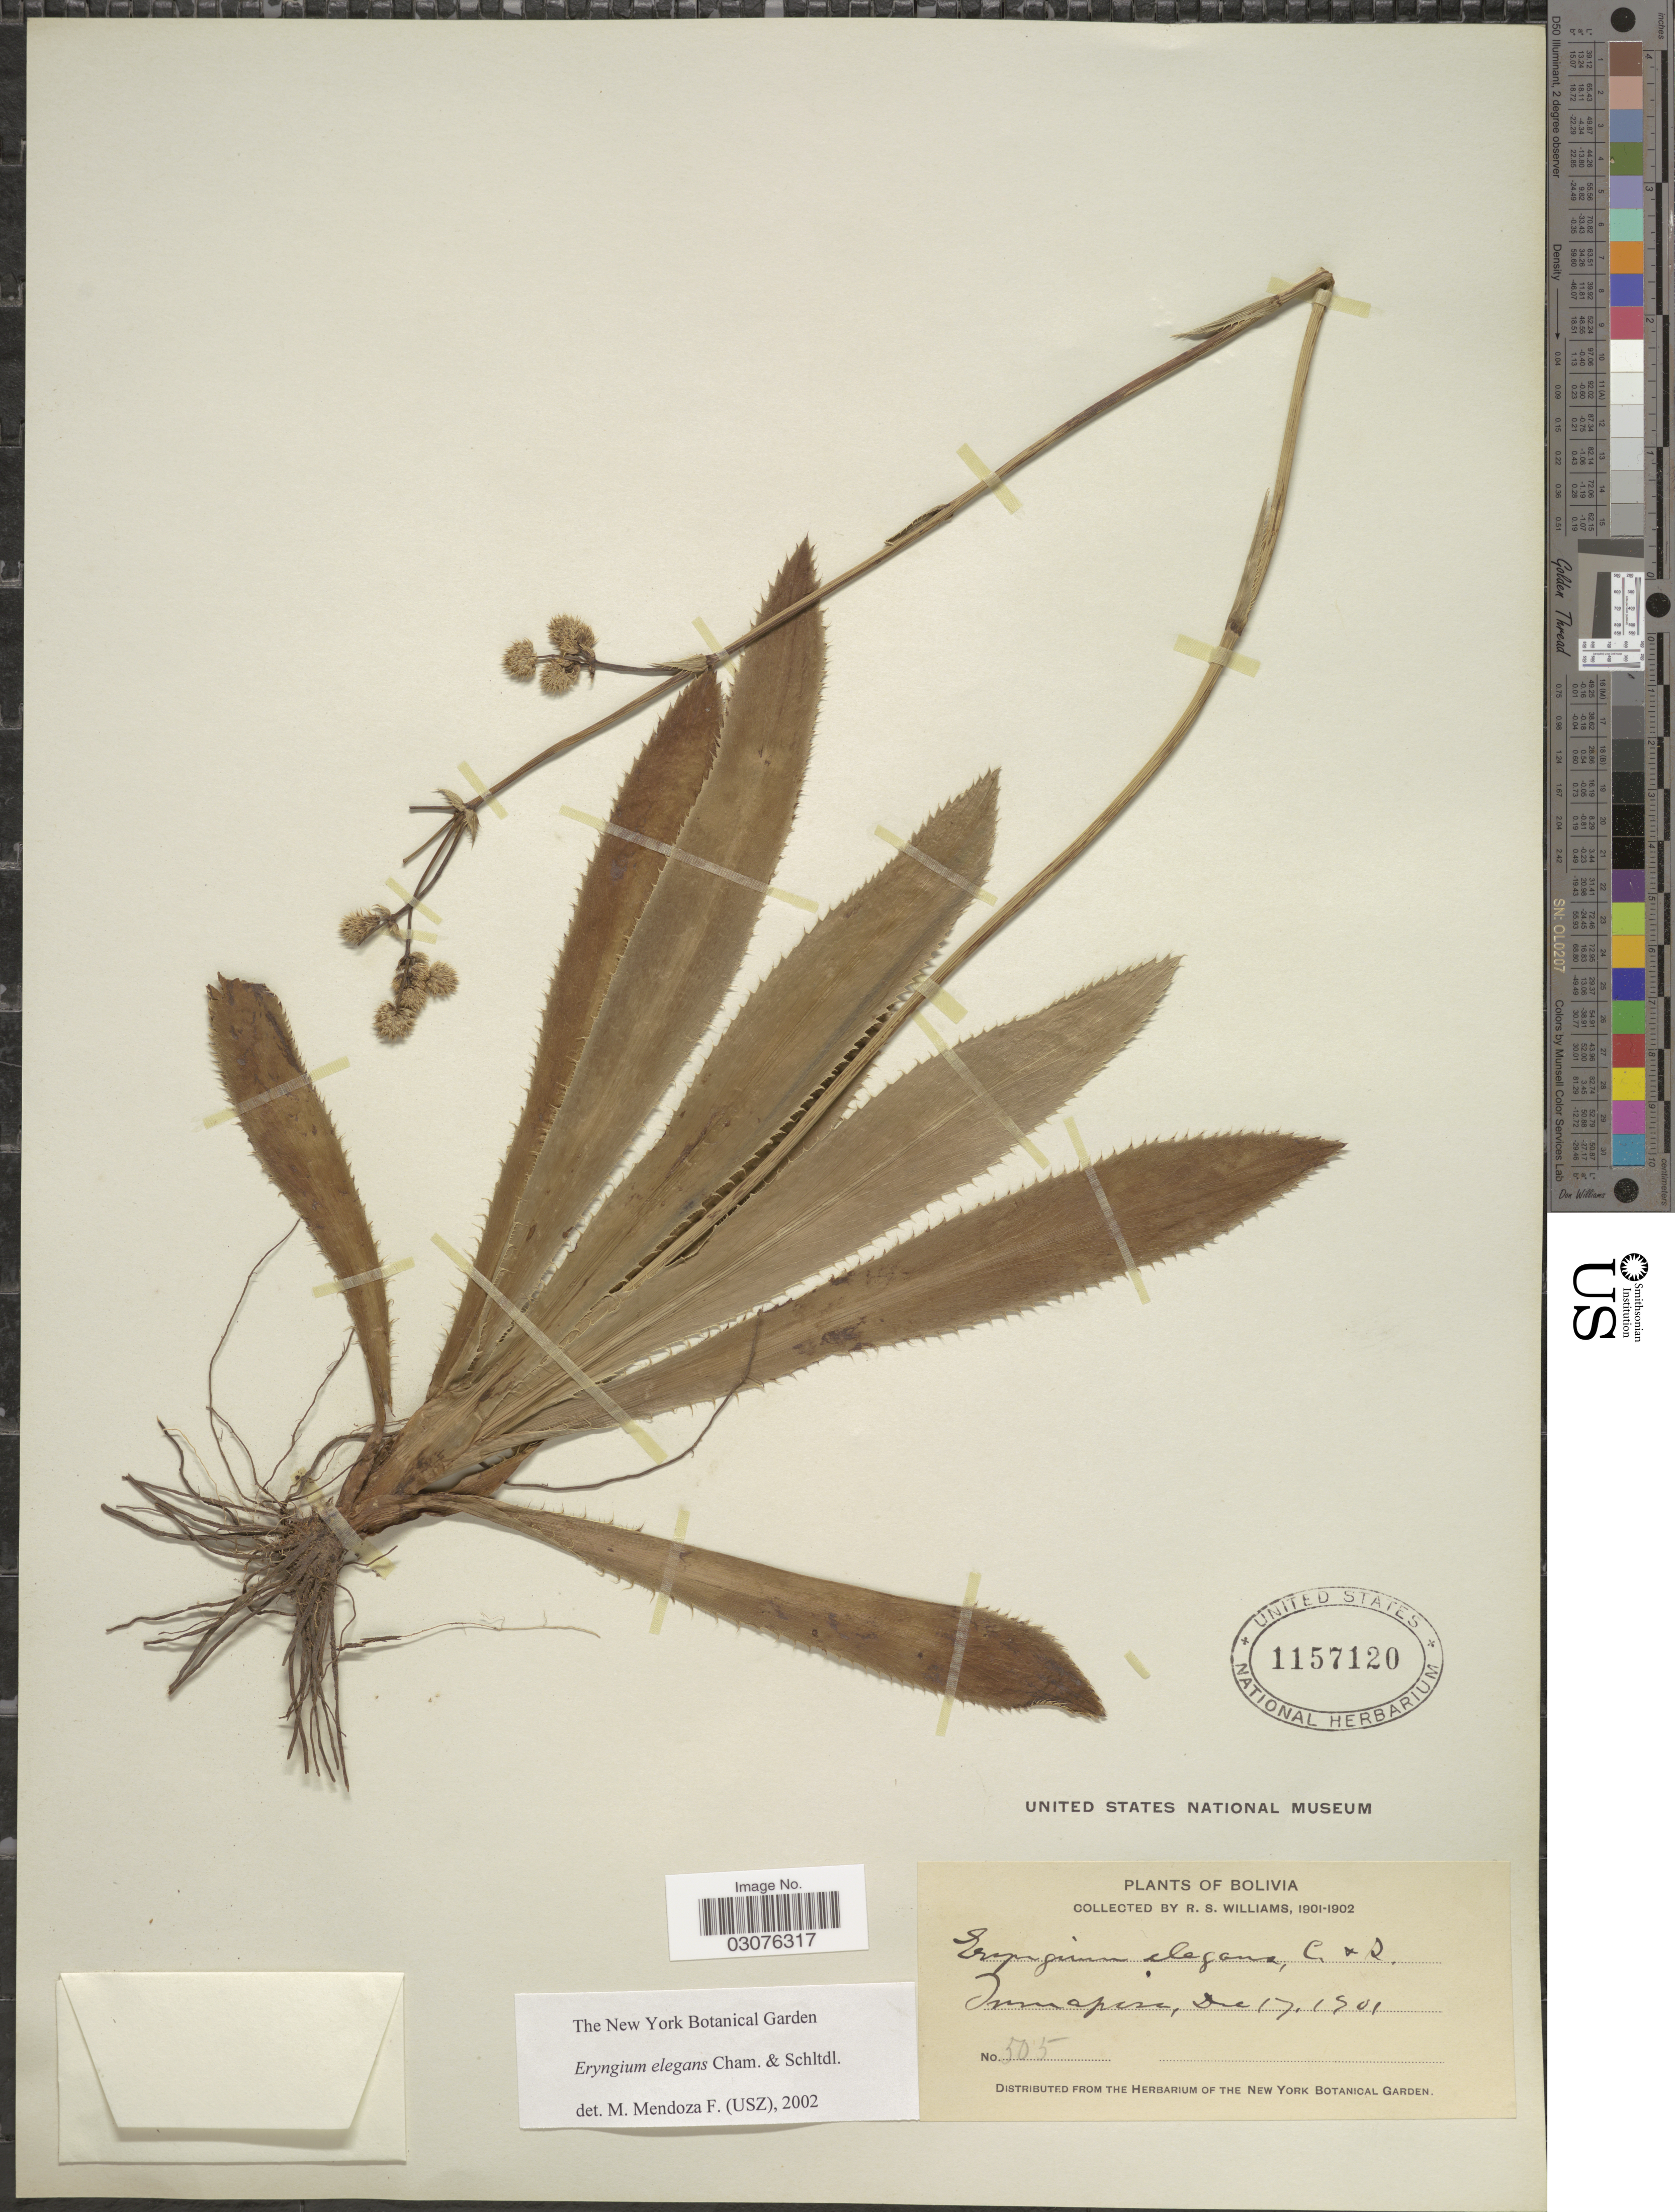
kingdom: Plantae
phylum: Tracheophyta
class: Magnoliopsida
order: Apiales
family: Apiaceae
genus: Eryngium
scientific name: Eryngium elegans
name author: Cham. ex Schltdl.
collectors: R. S. Williams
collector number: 505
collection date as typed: Dec. 17, 1901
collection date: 1901-12-17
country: Bolivia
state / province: La Paz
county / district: Iturralde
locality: Tumupasa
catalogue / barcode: US 1157120